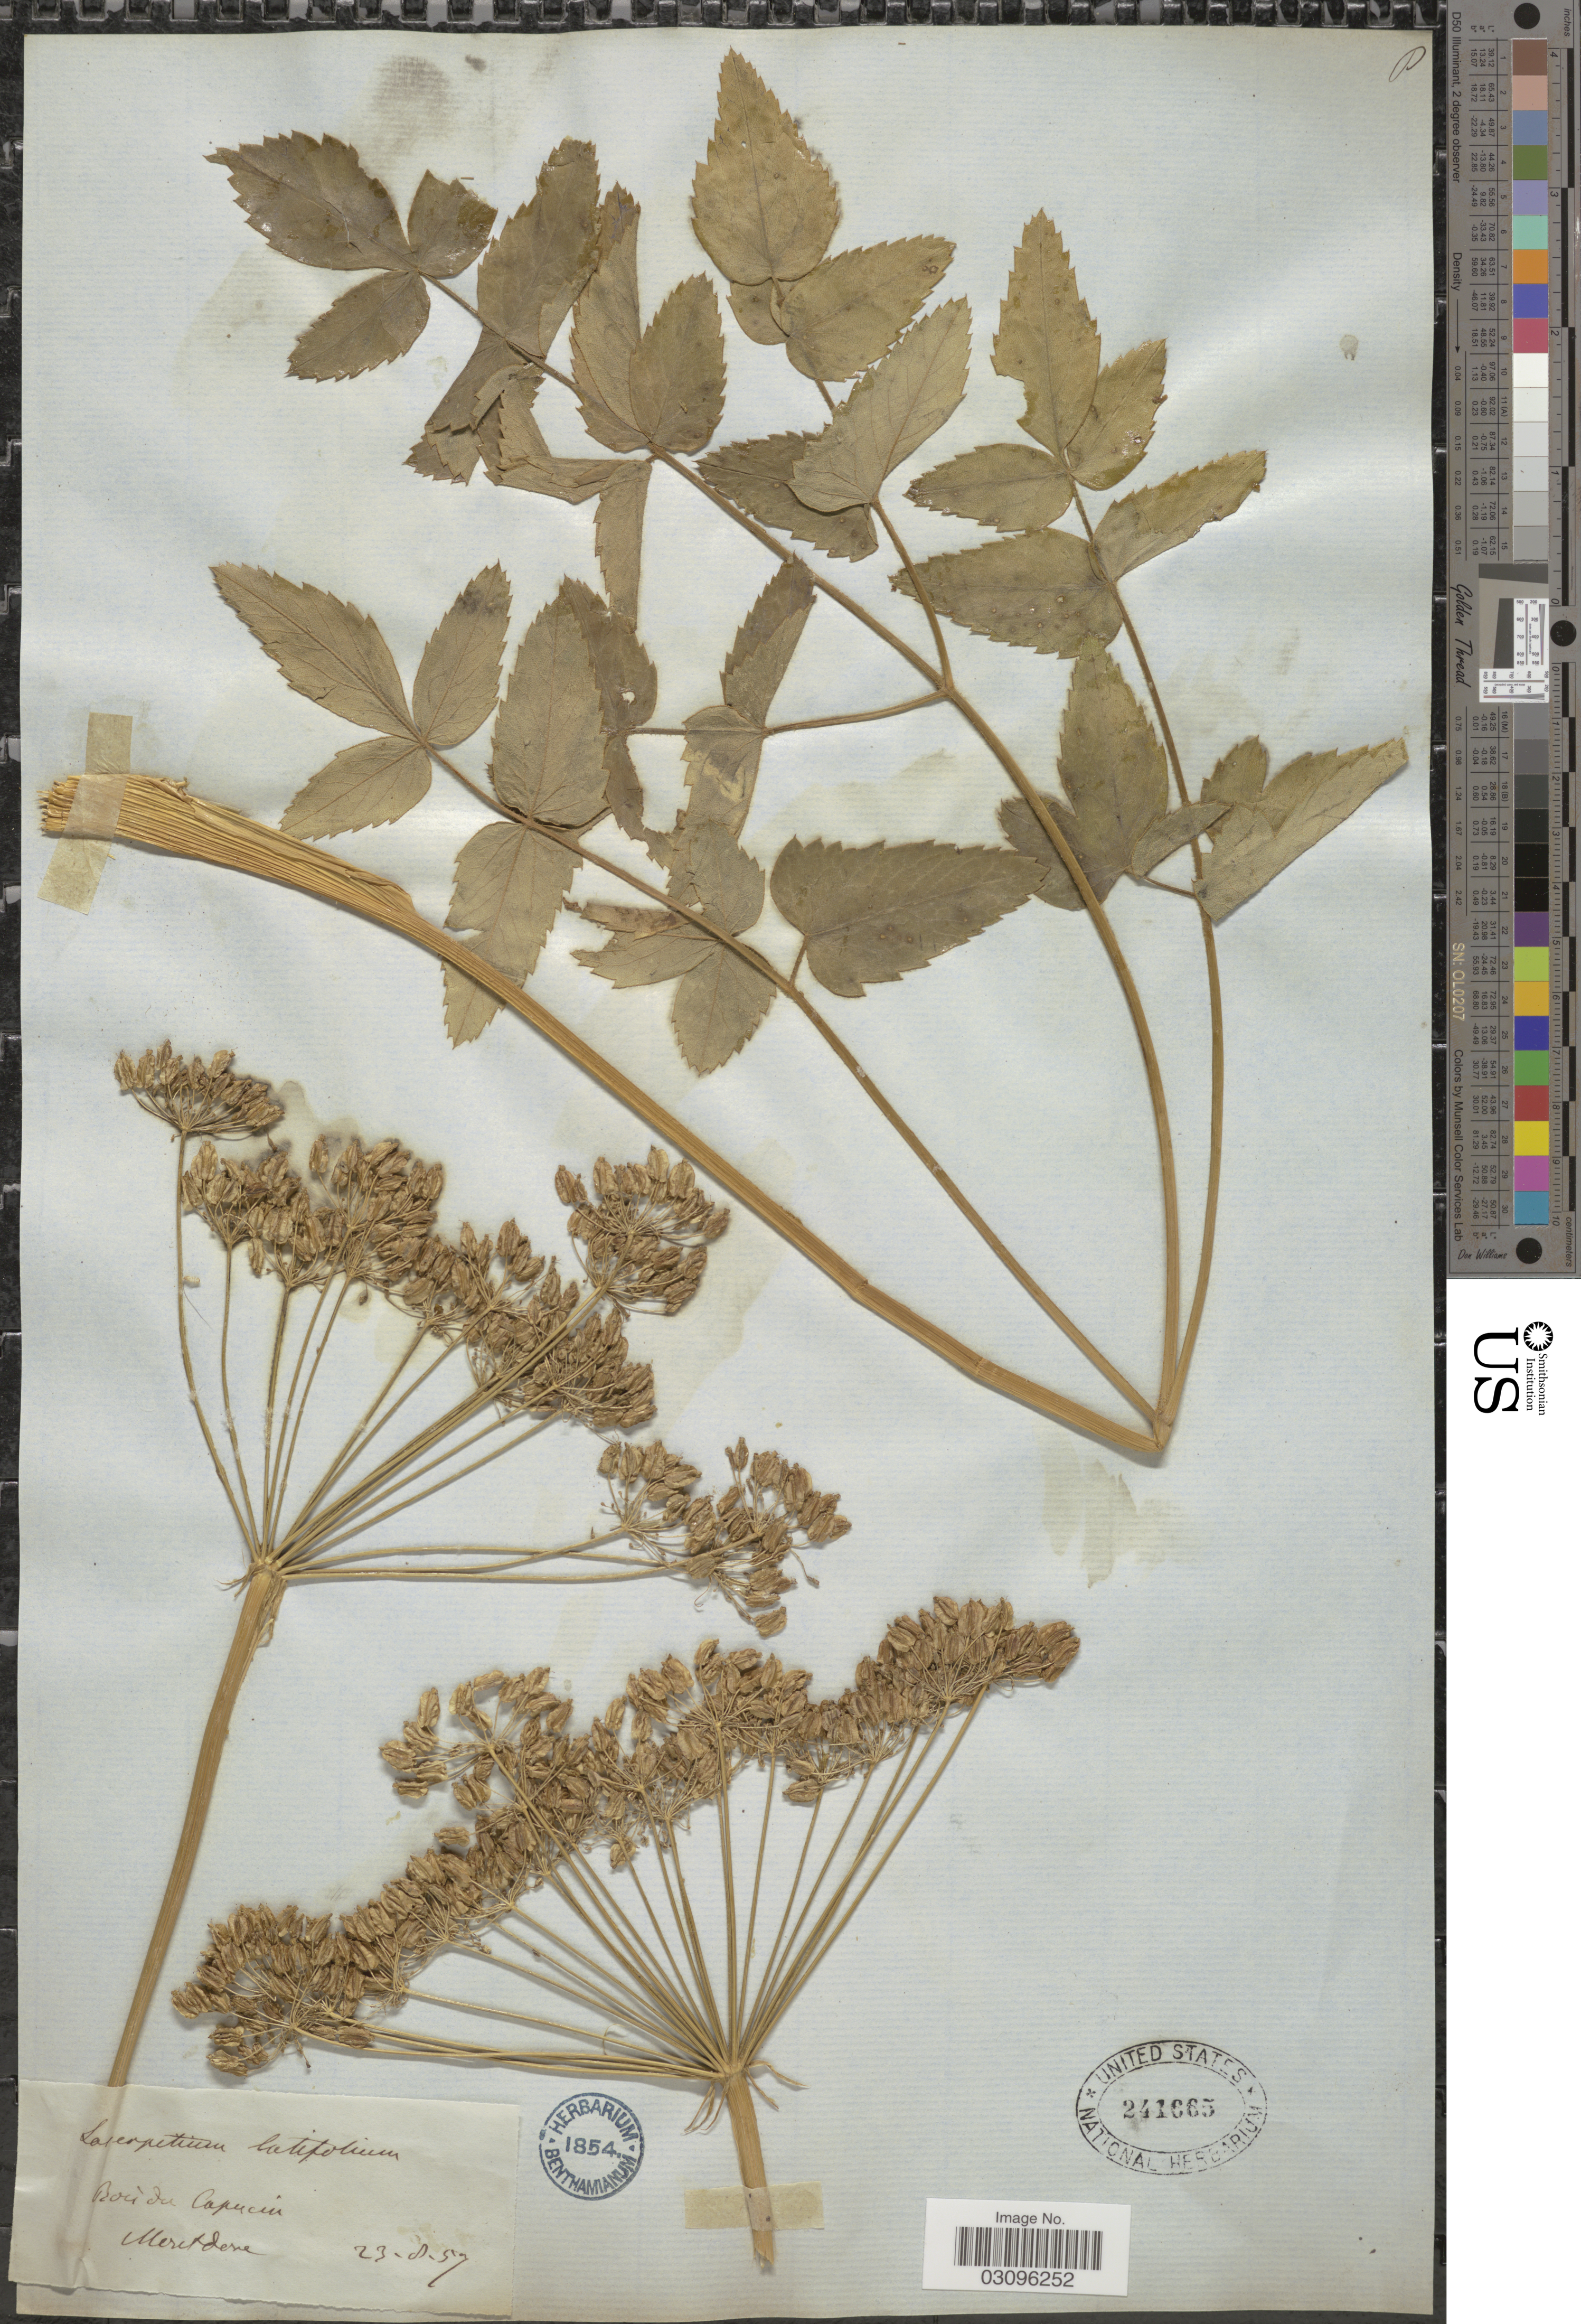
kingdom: Plantae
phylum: Tracheophyta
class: Magnoliopsida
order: Apiales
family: Apiaceae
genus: Laserpitium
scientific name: Laserpitium latifolium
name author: L.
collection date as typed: Transcribed d/m/y: 23/8/57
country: France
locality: Bois du Capucin. Mont Dore.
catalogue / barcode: US 241665